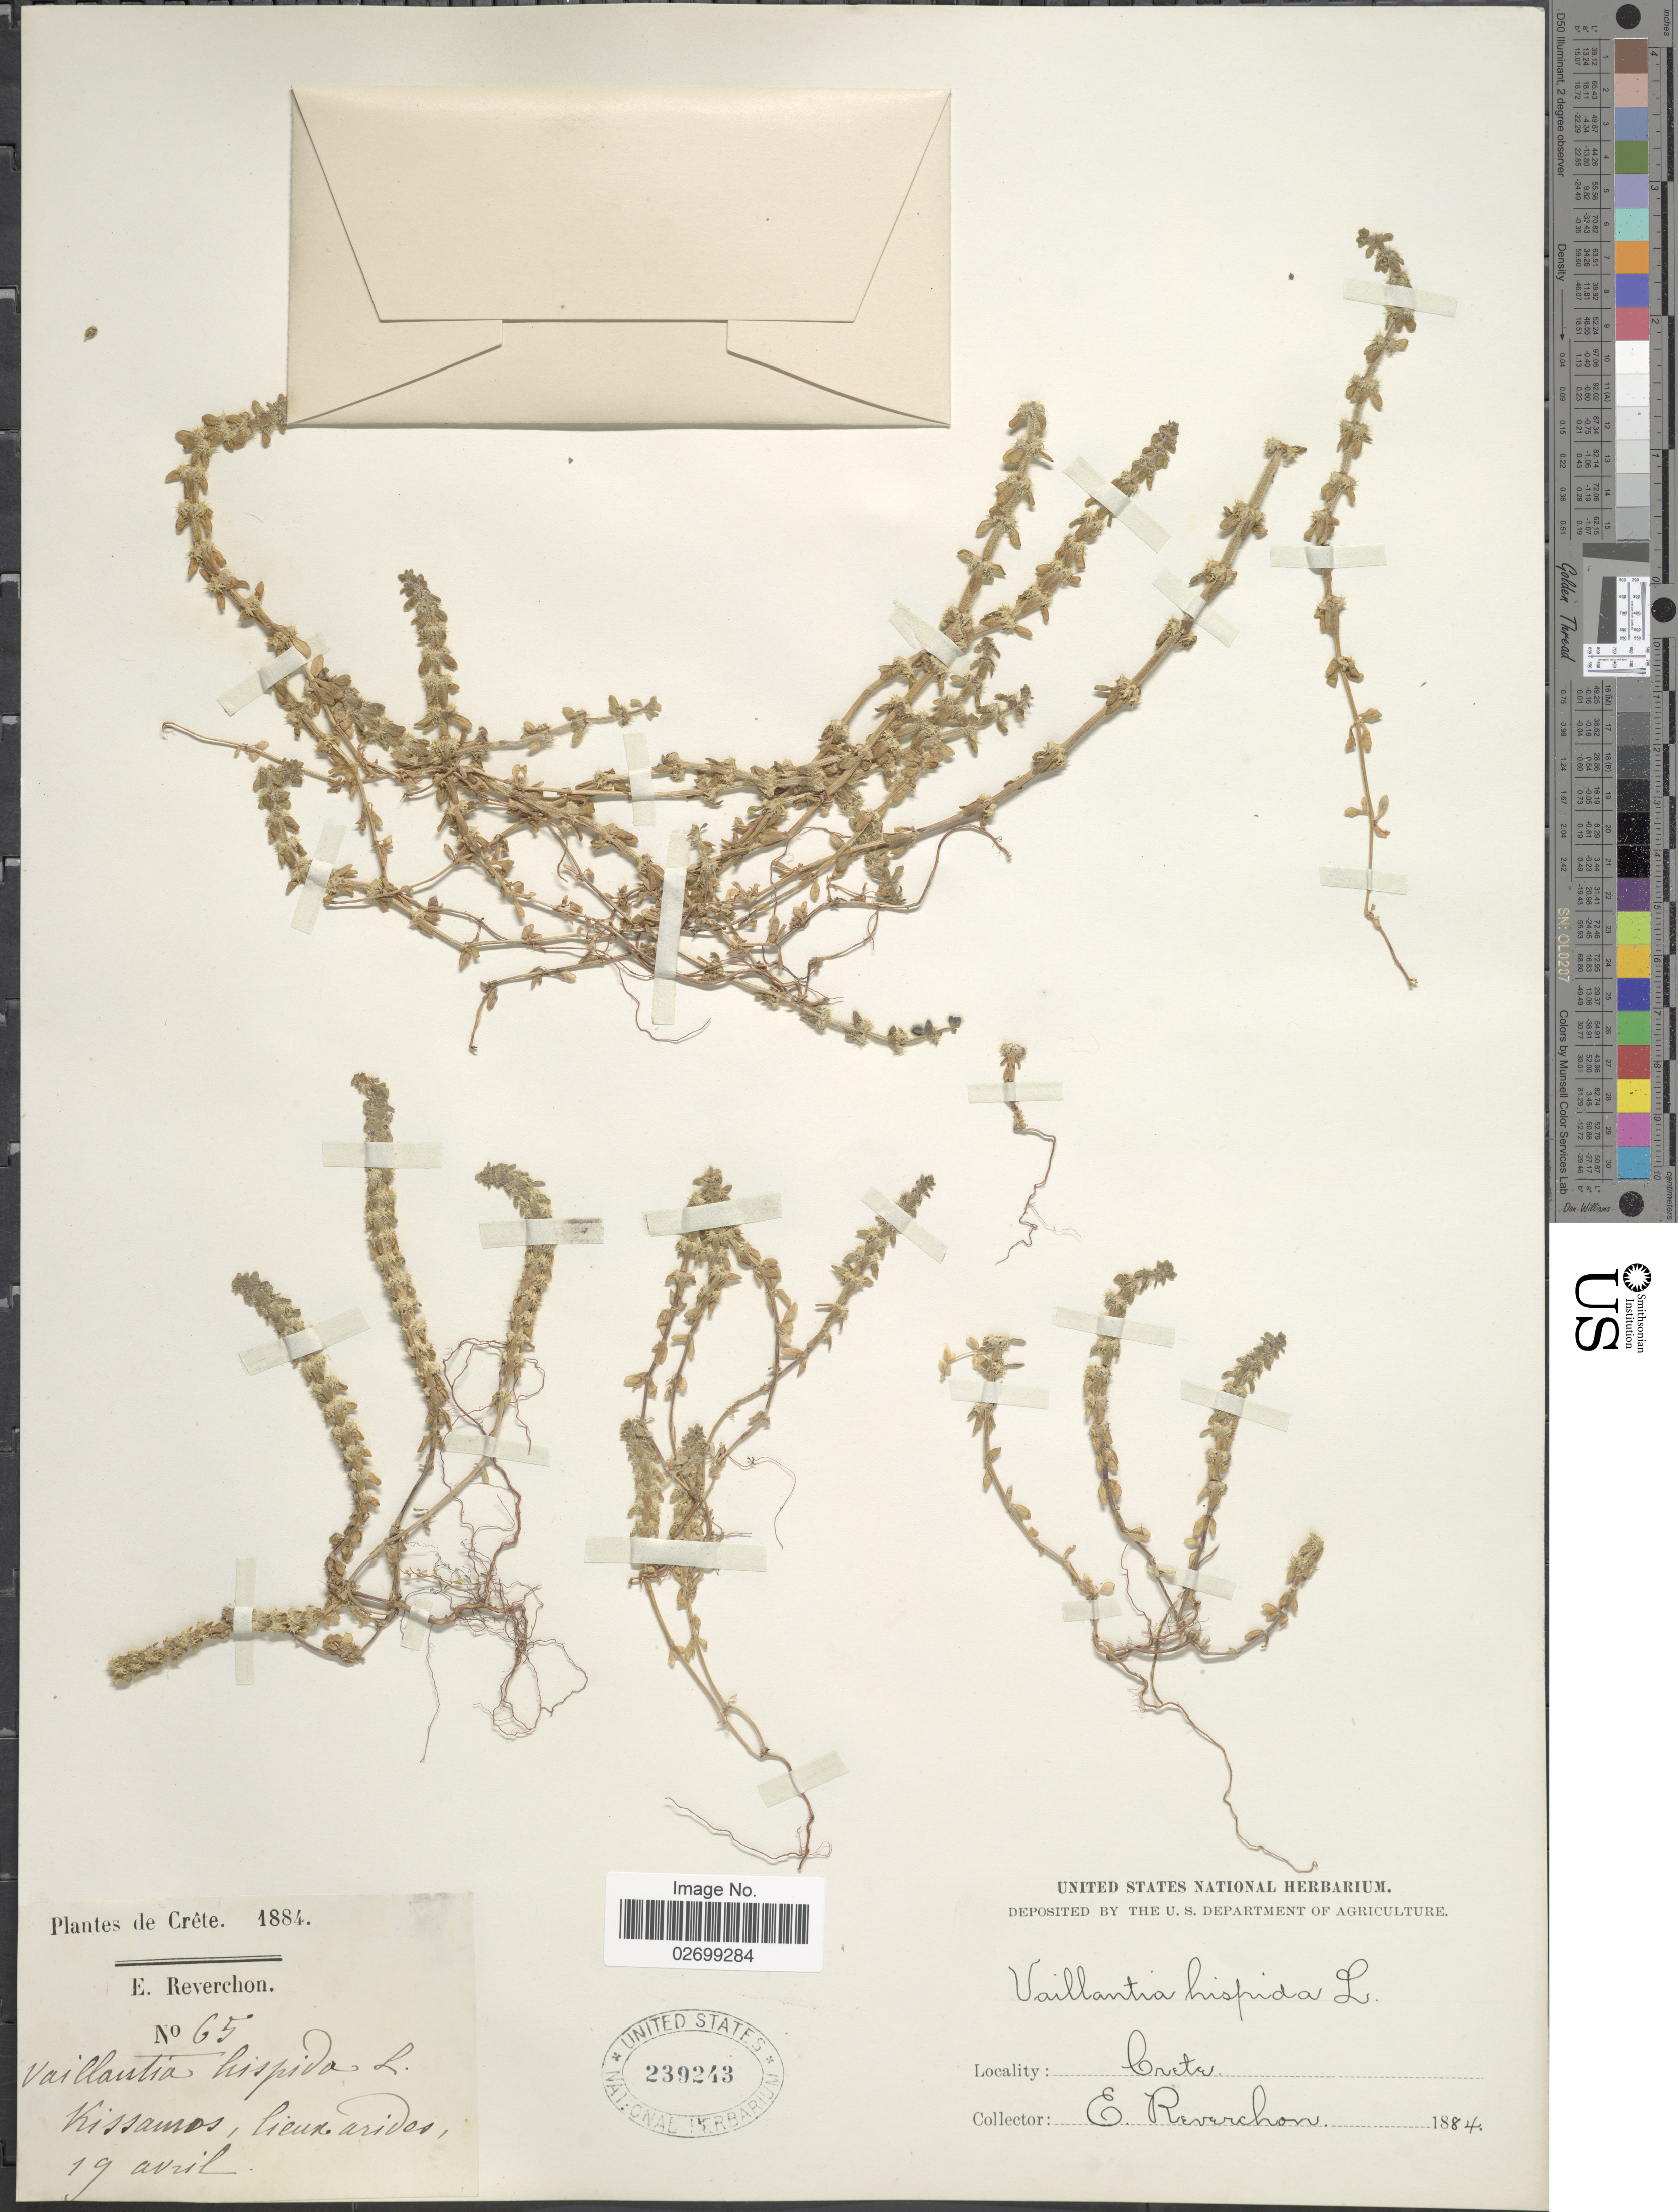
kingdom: Plantae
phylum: Tracheophyta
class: Magnoliopsida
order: Gentianales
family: Rubiaceae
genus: Valantia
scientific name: Valantia hispida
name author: L.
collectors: E. Reverchon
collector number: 65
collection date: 1884-04-19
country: Greece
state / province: Crete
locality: Kissamos, lieux arides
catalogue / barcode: US 239243